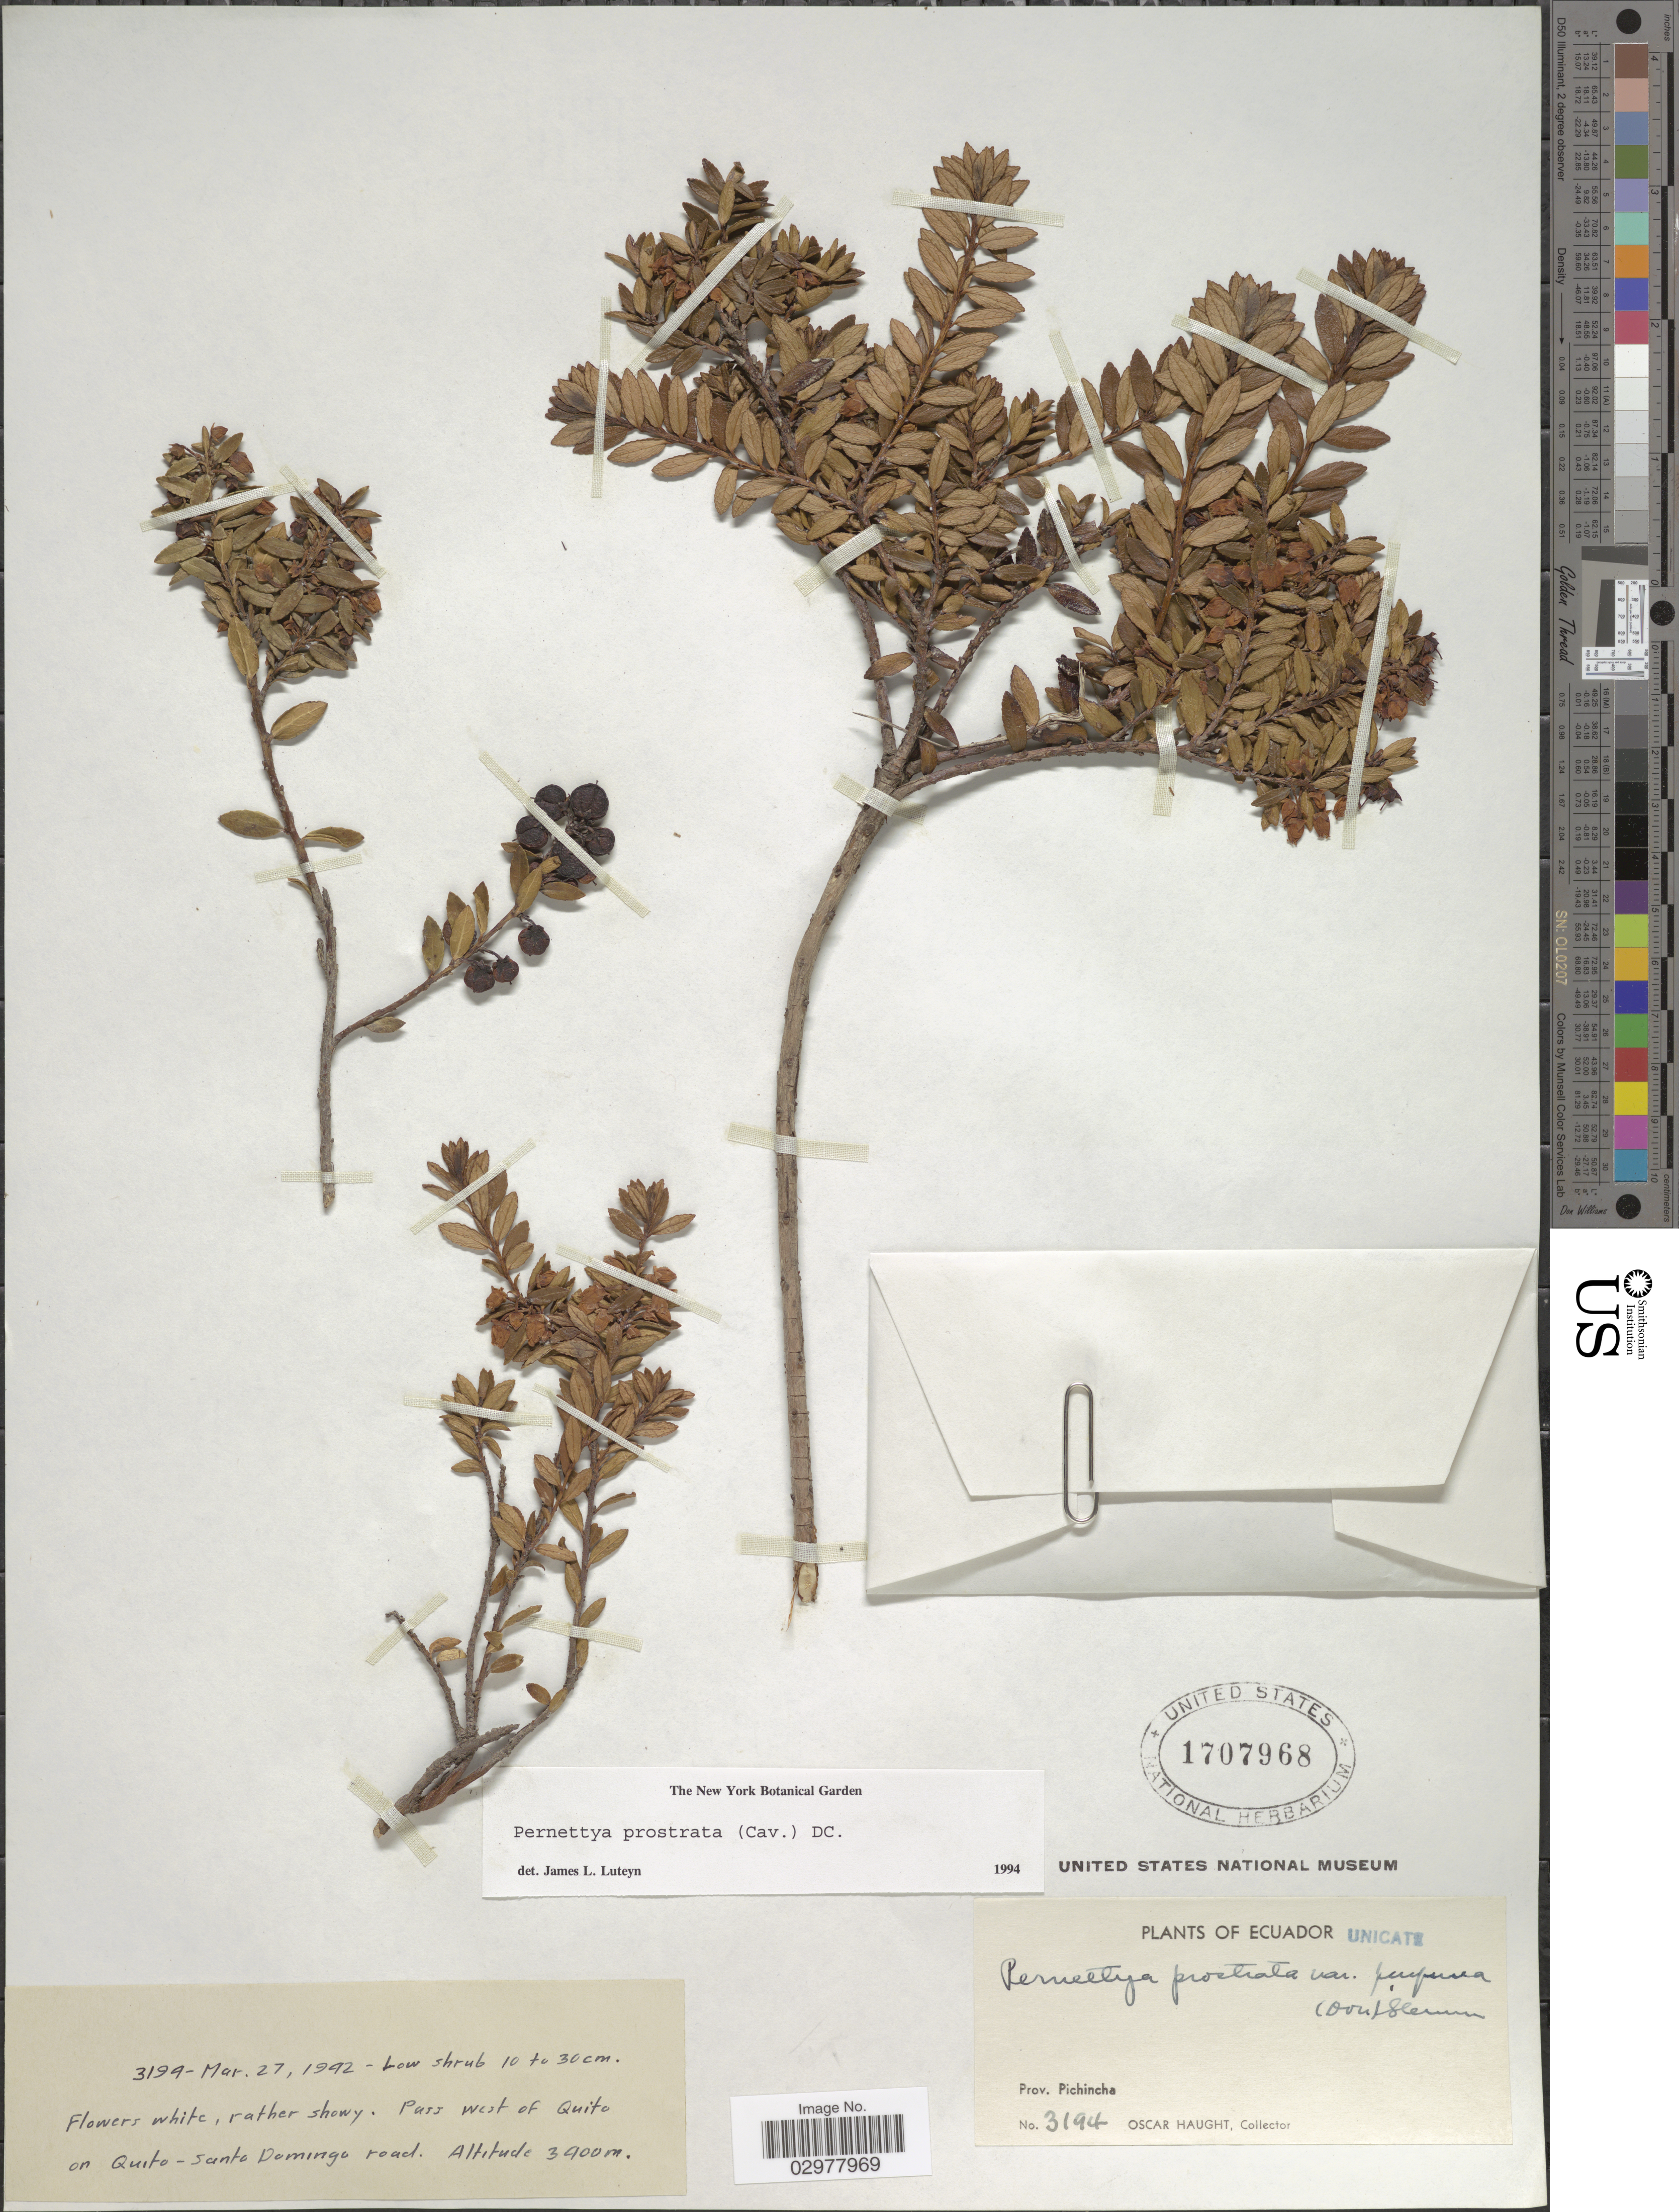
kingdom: Plantae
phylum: Tracheophyta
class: Magnoliopsida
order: Ericales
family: Ericaceae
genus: Pernettya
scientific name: Pernettya prostrata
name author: (Cav.) DC.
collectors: O. L. Haught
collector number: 3194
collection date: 1942-03-27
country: Ecuador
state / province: Pichincha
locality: Pass west of Quito on Quito-Santo Domingo road.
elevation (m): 3400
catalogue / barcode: US 1707968